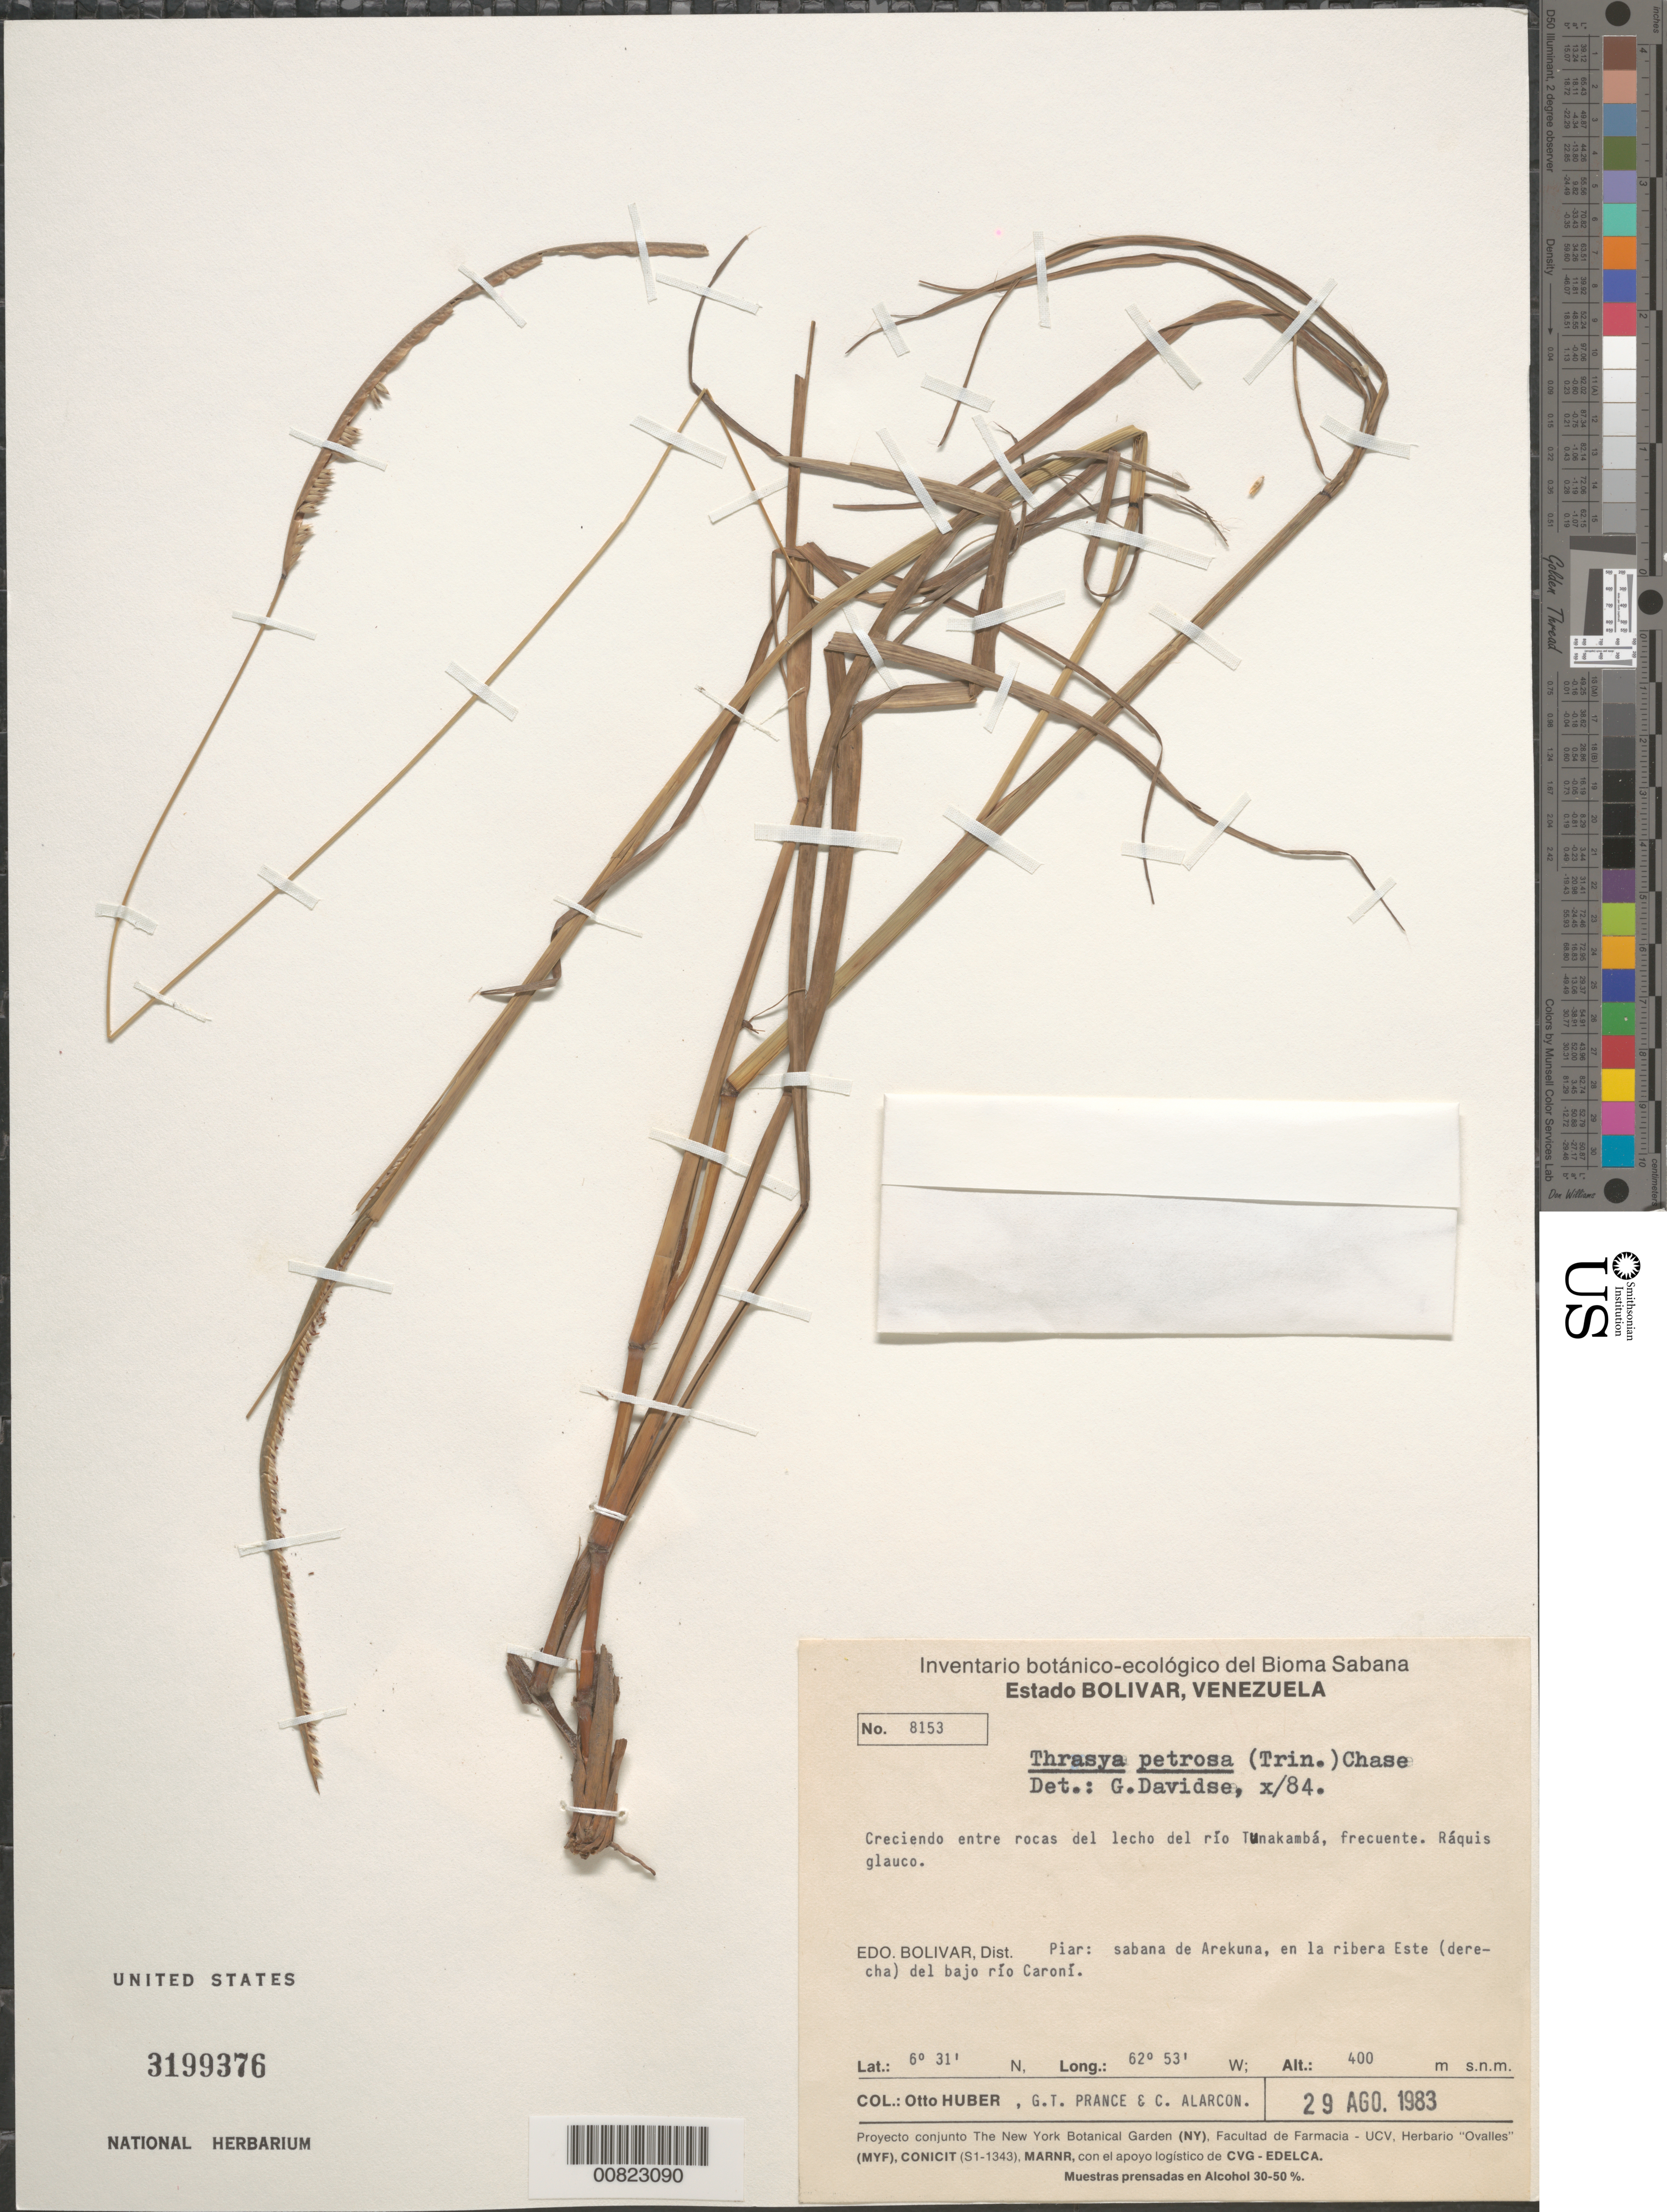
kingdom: Plantae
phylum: Tracheophyta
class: Liliopsida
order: Poales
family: Poaceae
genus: Thrasya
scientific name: Thrasya petrosa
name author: (Trin.) Chase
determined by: Davidse, Gerrit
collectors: O. Huber, G. T. Prance & C. Alarcon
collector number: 8153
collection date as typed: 29-Aug-83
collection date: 1983-08-29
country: Venezuela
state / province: Bolívar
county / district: Piar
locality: Arekuna Savanna, E of Río Caroní, lecho del río Tunakambá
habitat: Entre rocas del lecho del rio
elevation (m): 400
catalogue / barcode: US 3199376